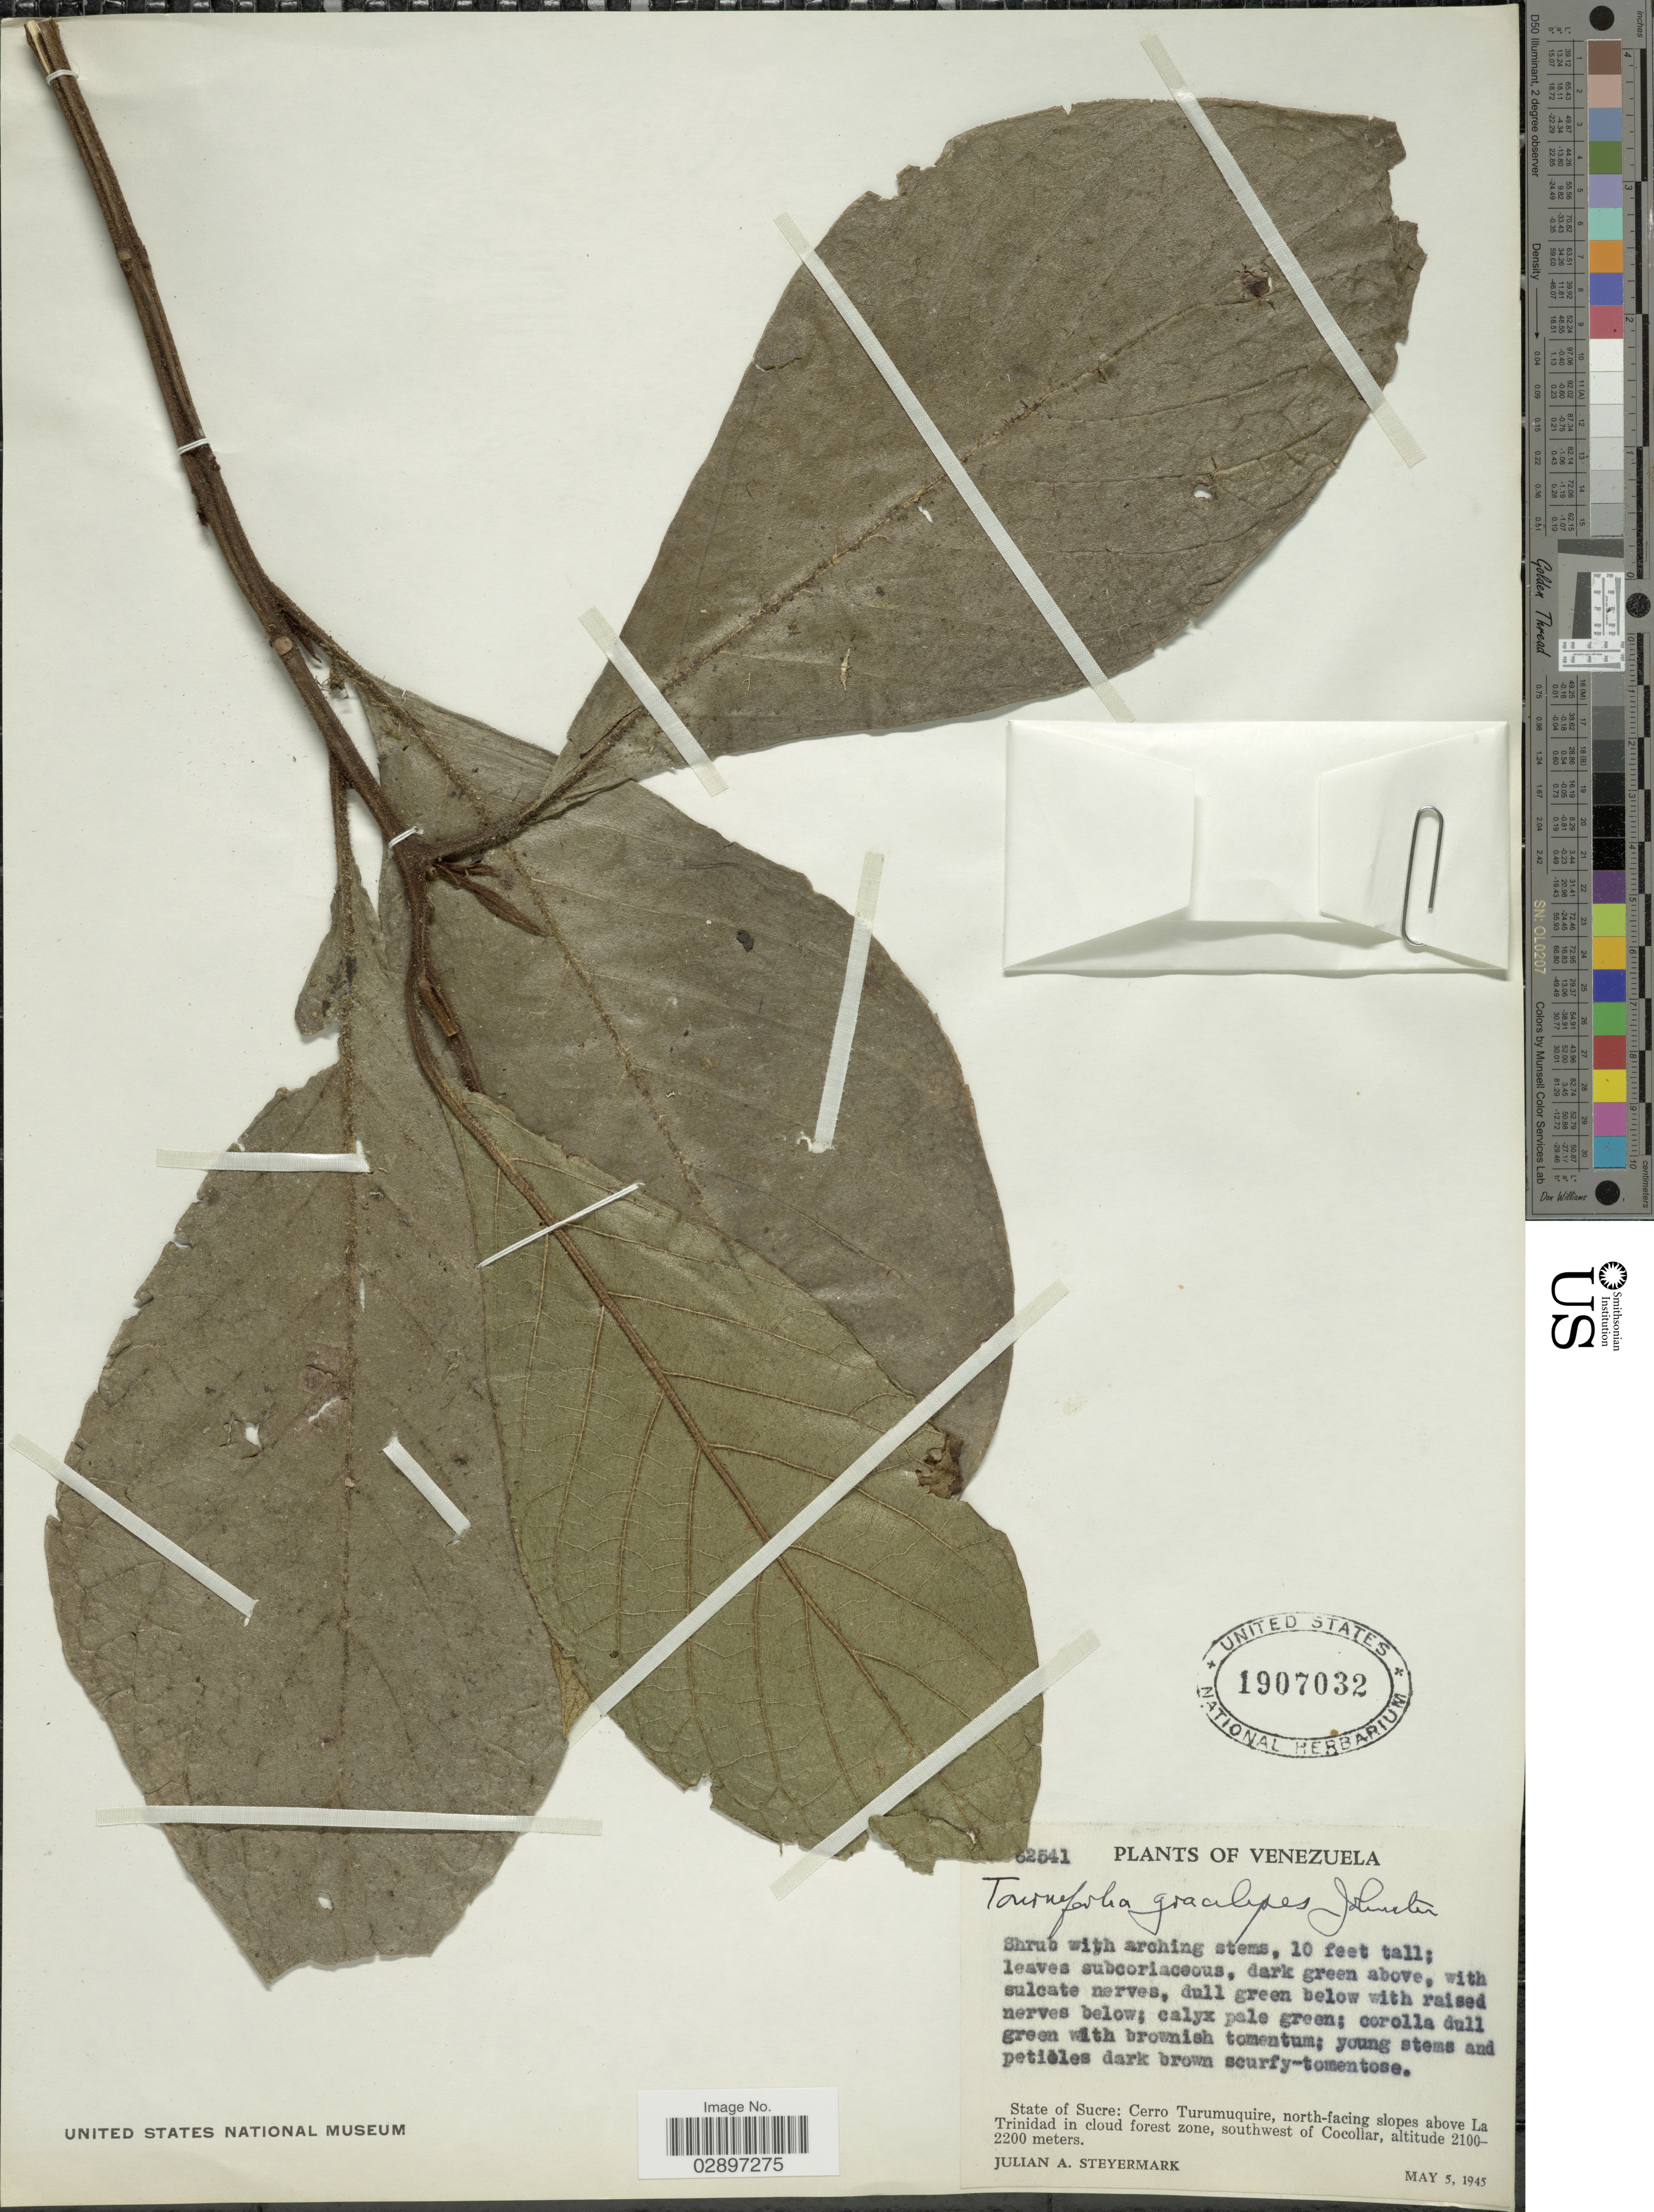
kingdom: Plantae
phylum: Tracheophyta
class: Magnoliopsida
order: Boraginales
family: Heliotropiaceae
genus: Tournefortia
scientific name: Tournefortia gracilipes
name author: I.M. Johnst.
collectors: J. Steyermark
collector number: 62541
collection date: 1945-05-05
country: Venezuela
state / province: Sucre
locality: State of Sucre: Cerro Turumuquire, north-facing slopes above La Trinidad in cloud forest zone, southwest of Cocollar.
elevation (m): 2100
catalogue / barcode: US 1907032